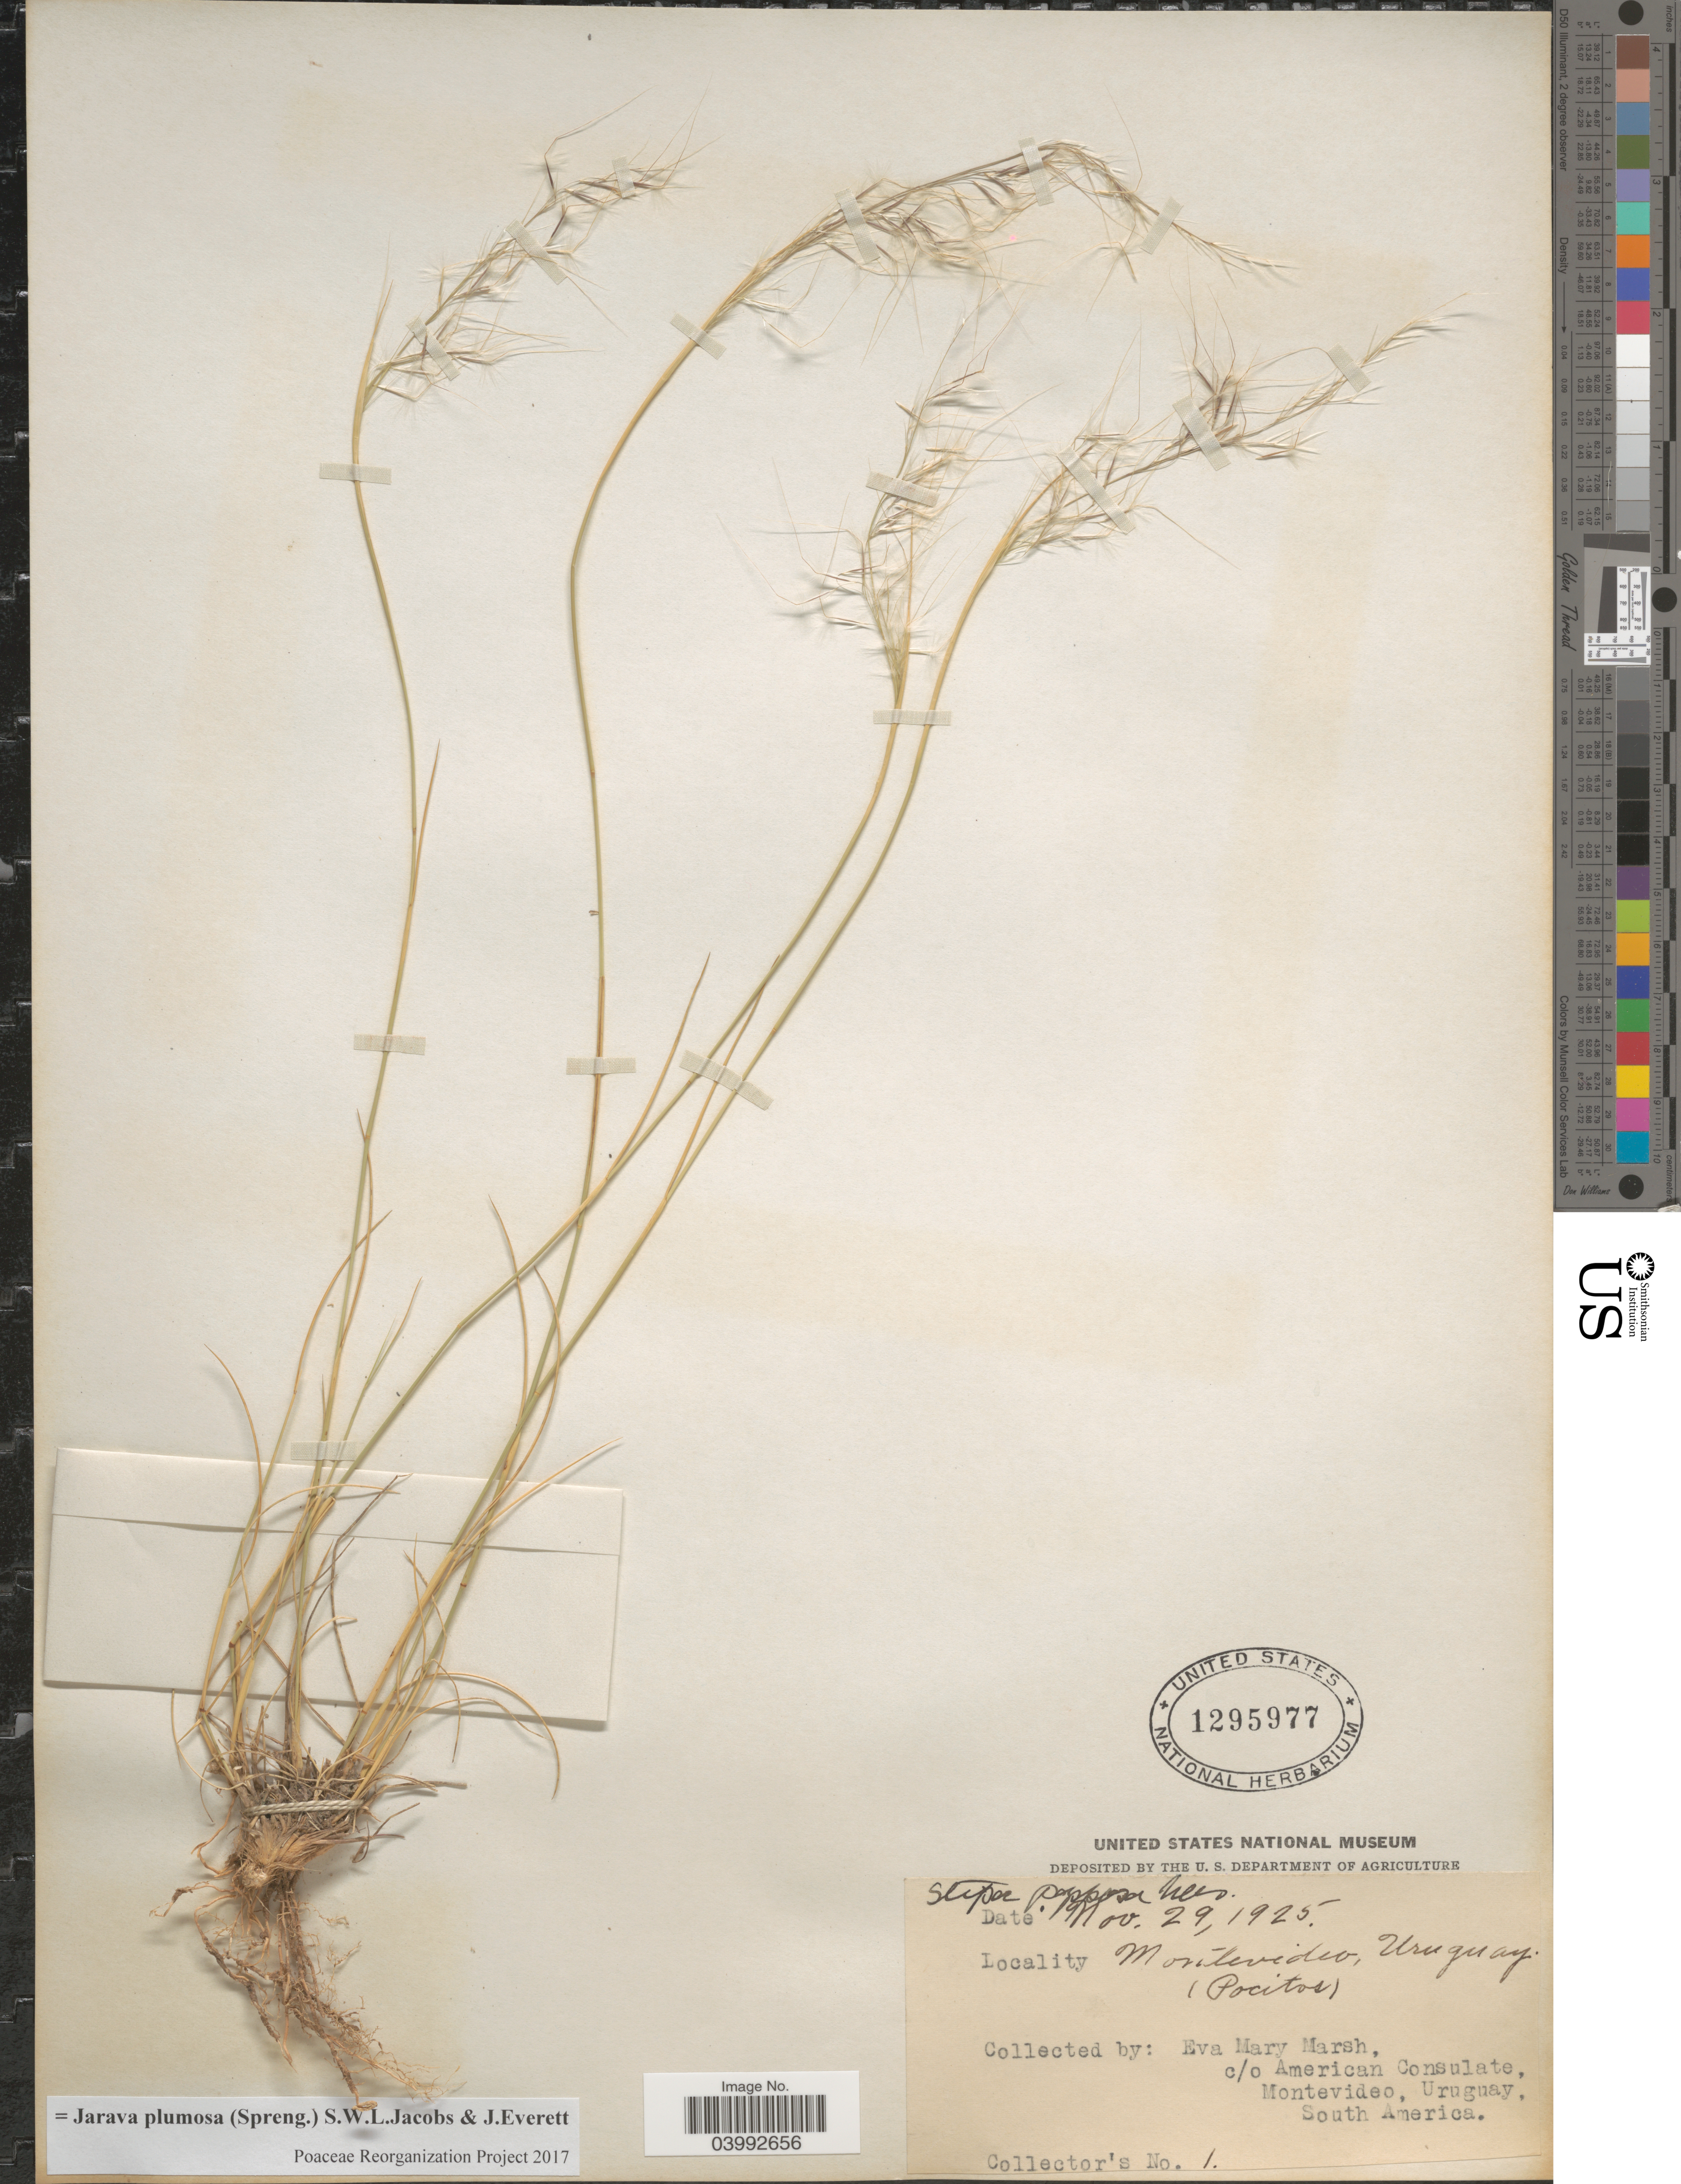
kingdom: Plantae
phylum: Tracheophyta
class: Liliopsida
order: Poales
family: Poaceae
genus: Jarava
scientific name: Jarava plumosa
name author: (Spreng.) S.W.L. Jacobs & J. Everett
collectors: E. Marsh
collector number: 1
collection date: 1925-11-29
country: Uruguay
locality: (Pocitos).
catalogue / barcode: US 1295977